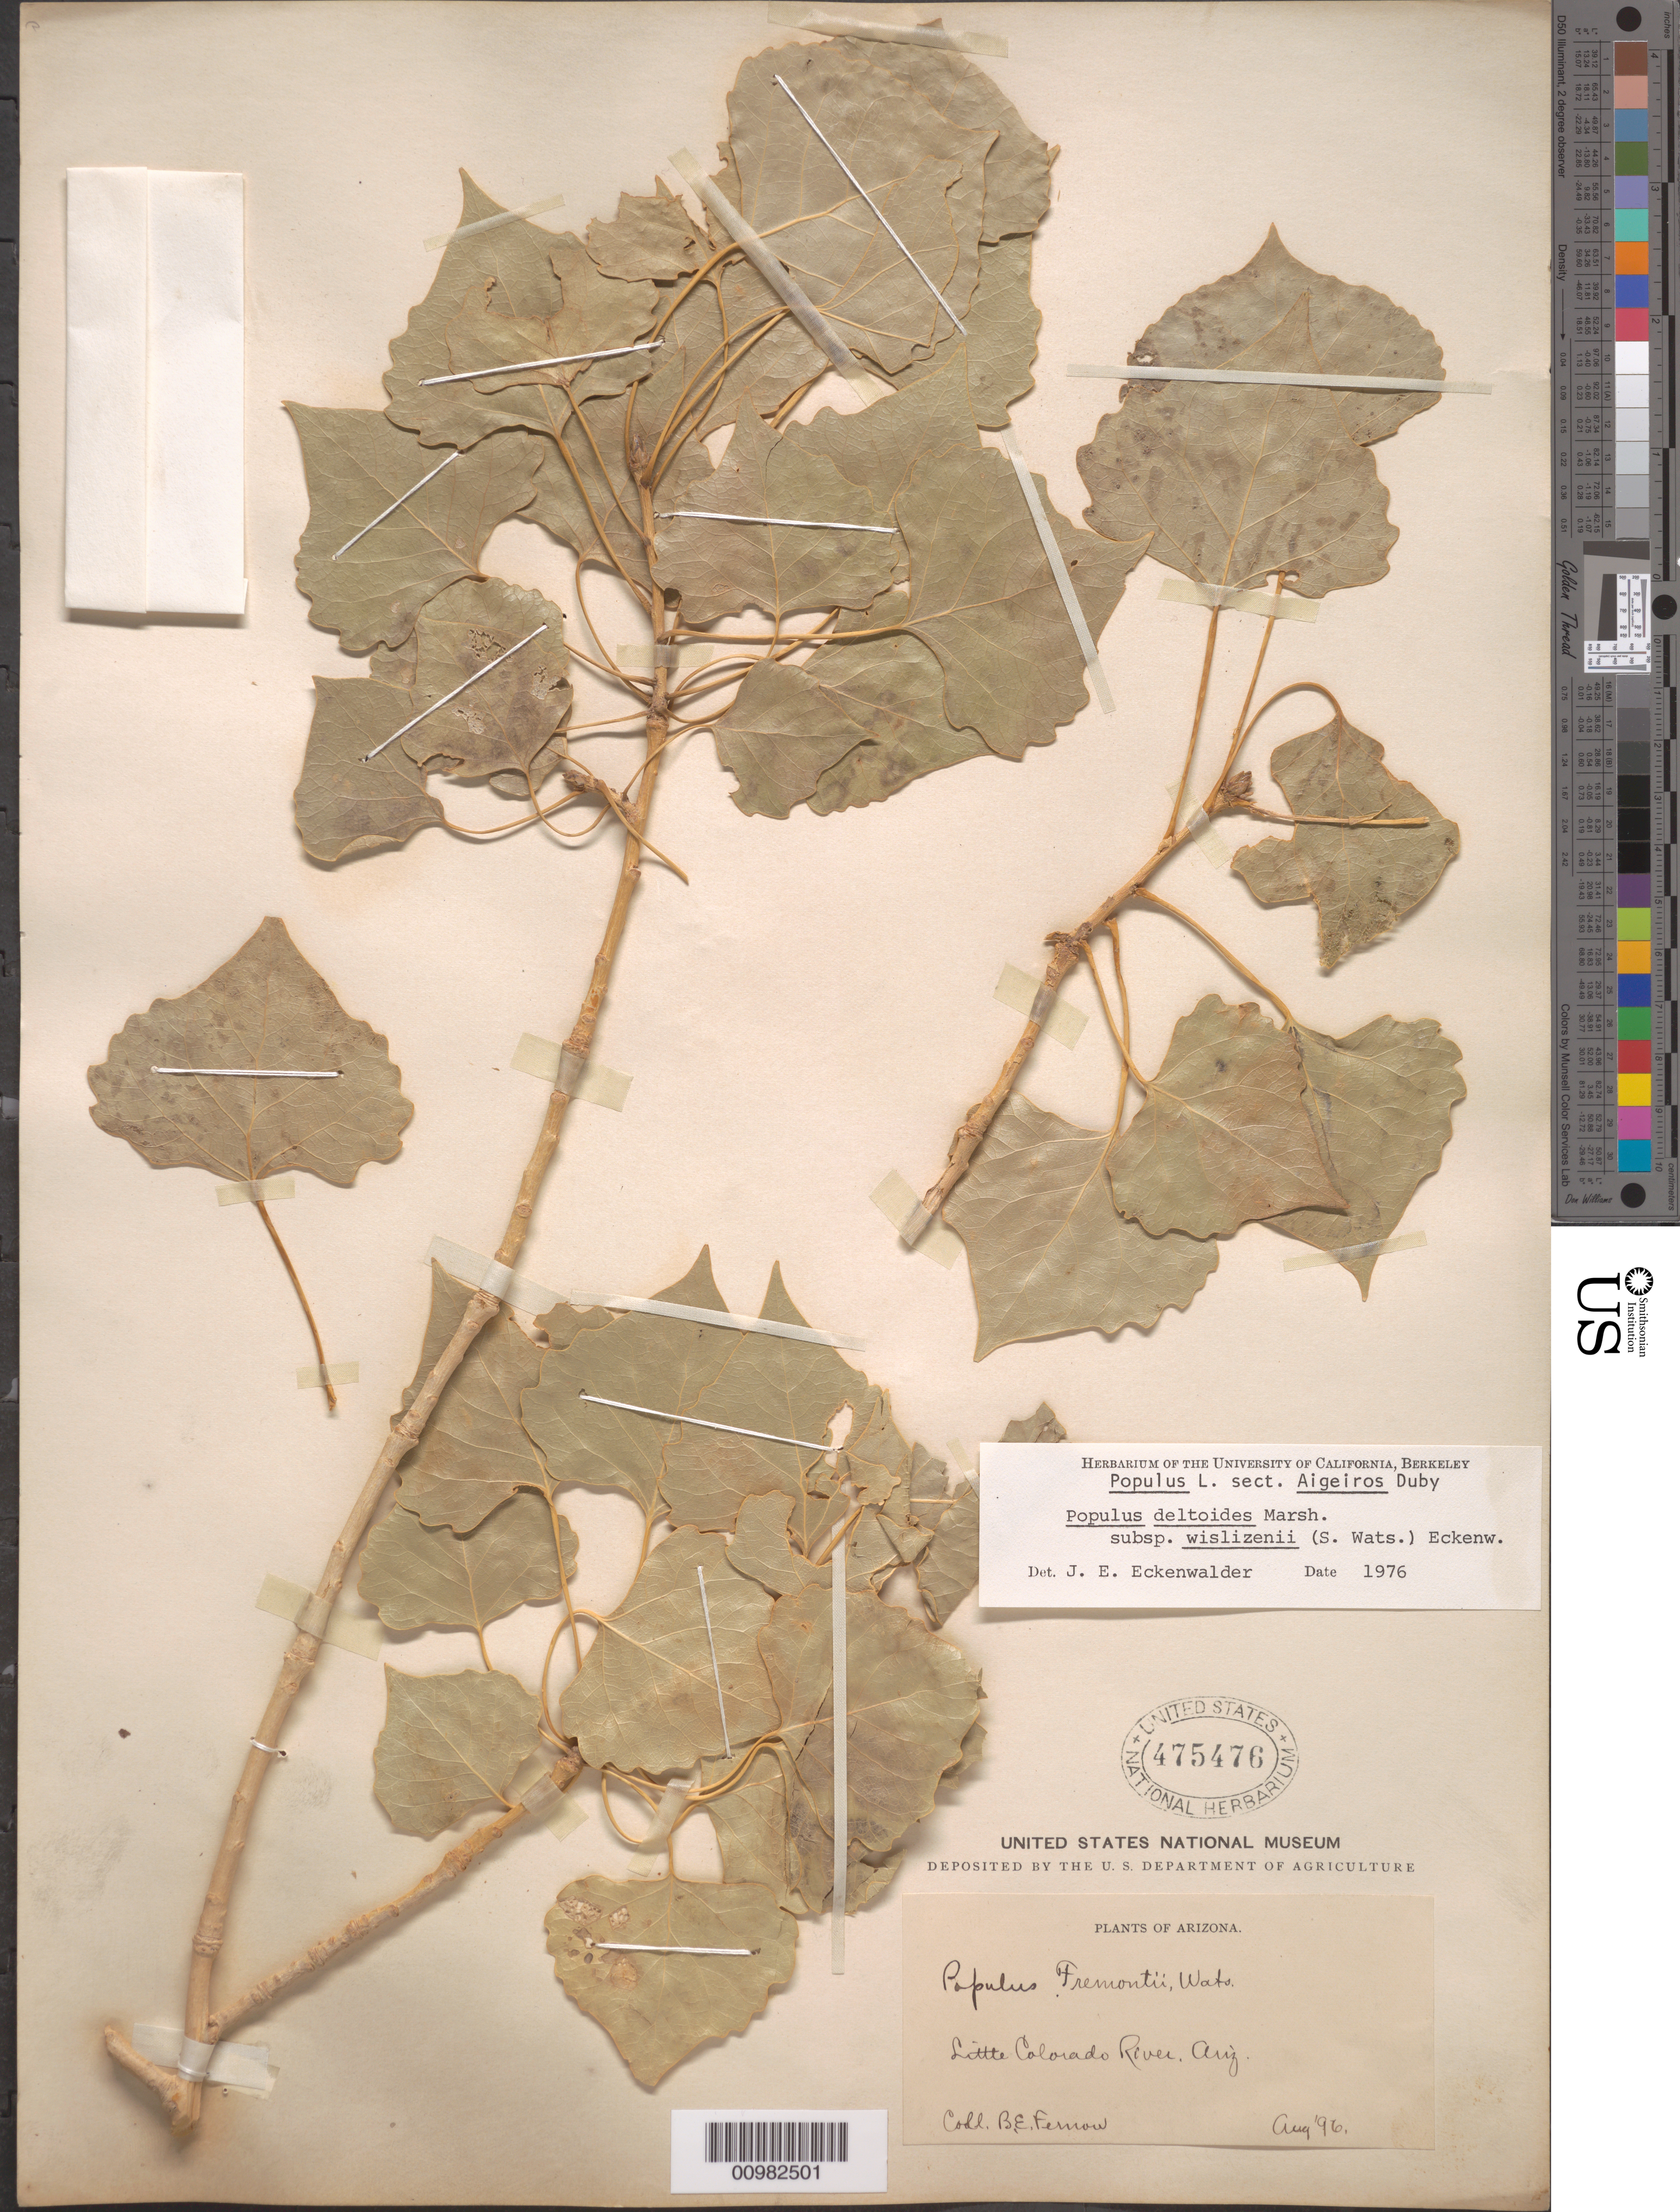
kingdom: Plantae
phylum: Tracheophyta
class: Magnoliopsida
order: Malpighiales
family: Salicaceae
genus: Populus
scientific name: Populus deltoides subsp. wislizeni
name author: (S. Watson) Eckenw.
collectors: B. E. Feruow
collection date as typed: Aug 1996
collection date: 1996-08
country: United States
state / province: Arizona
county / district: Coconino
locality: Little Colorado River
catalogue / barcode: US 475476